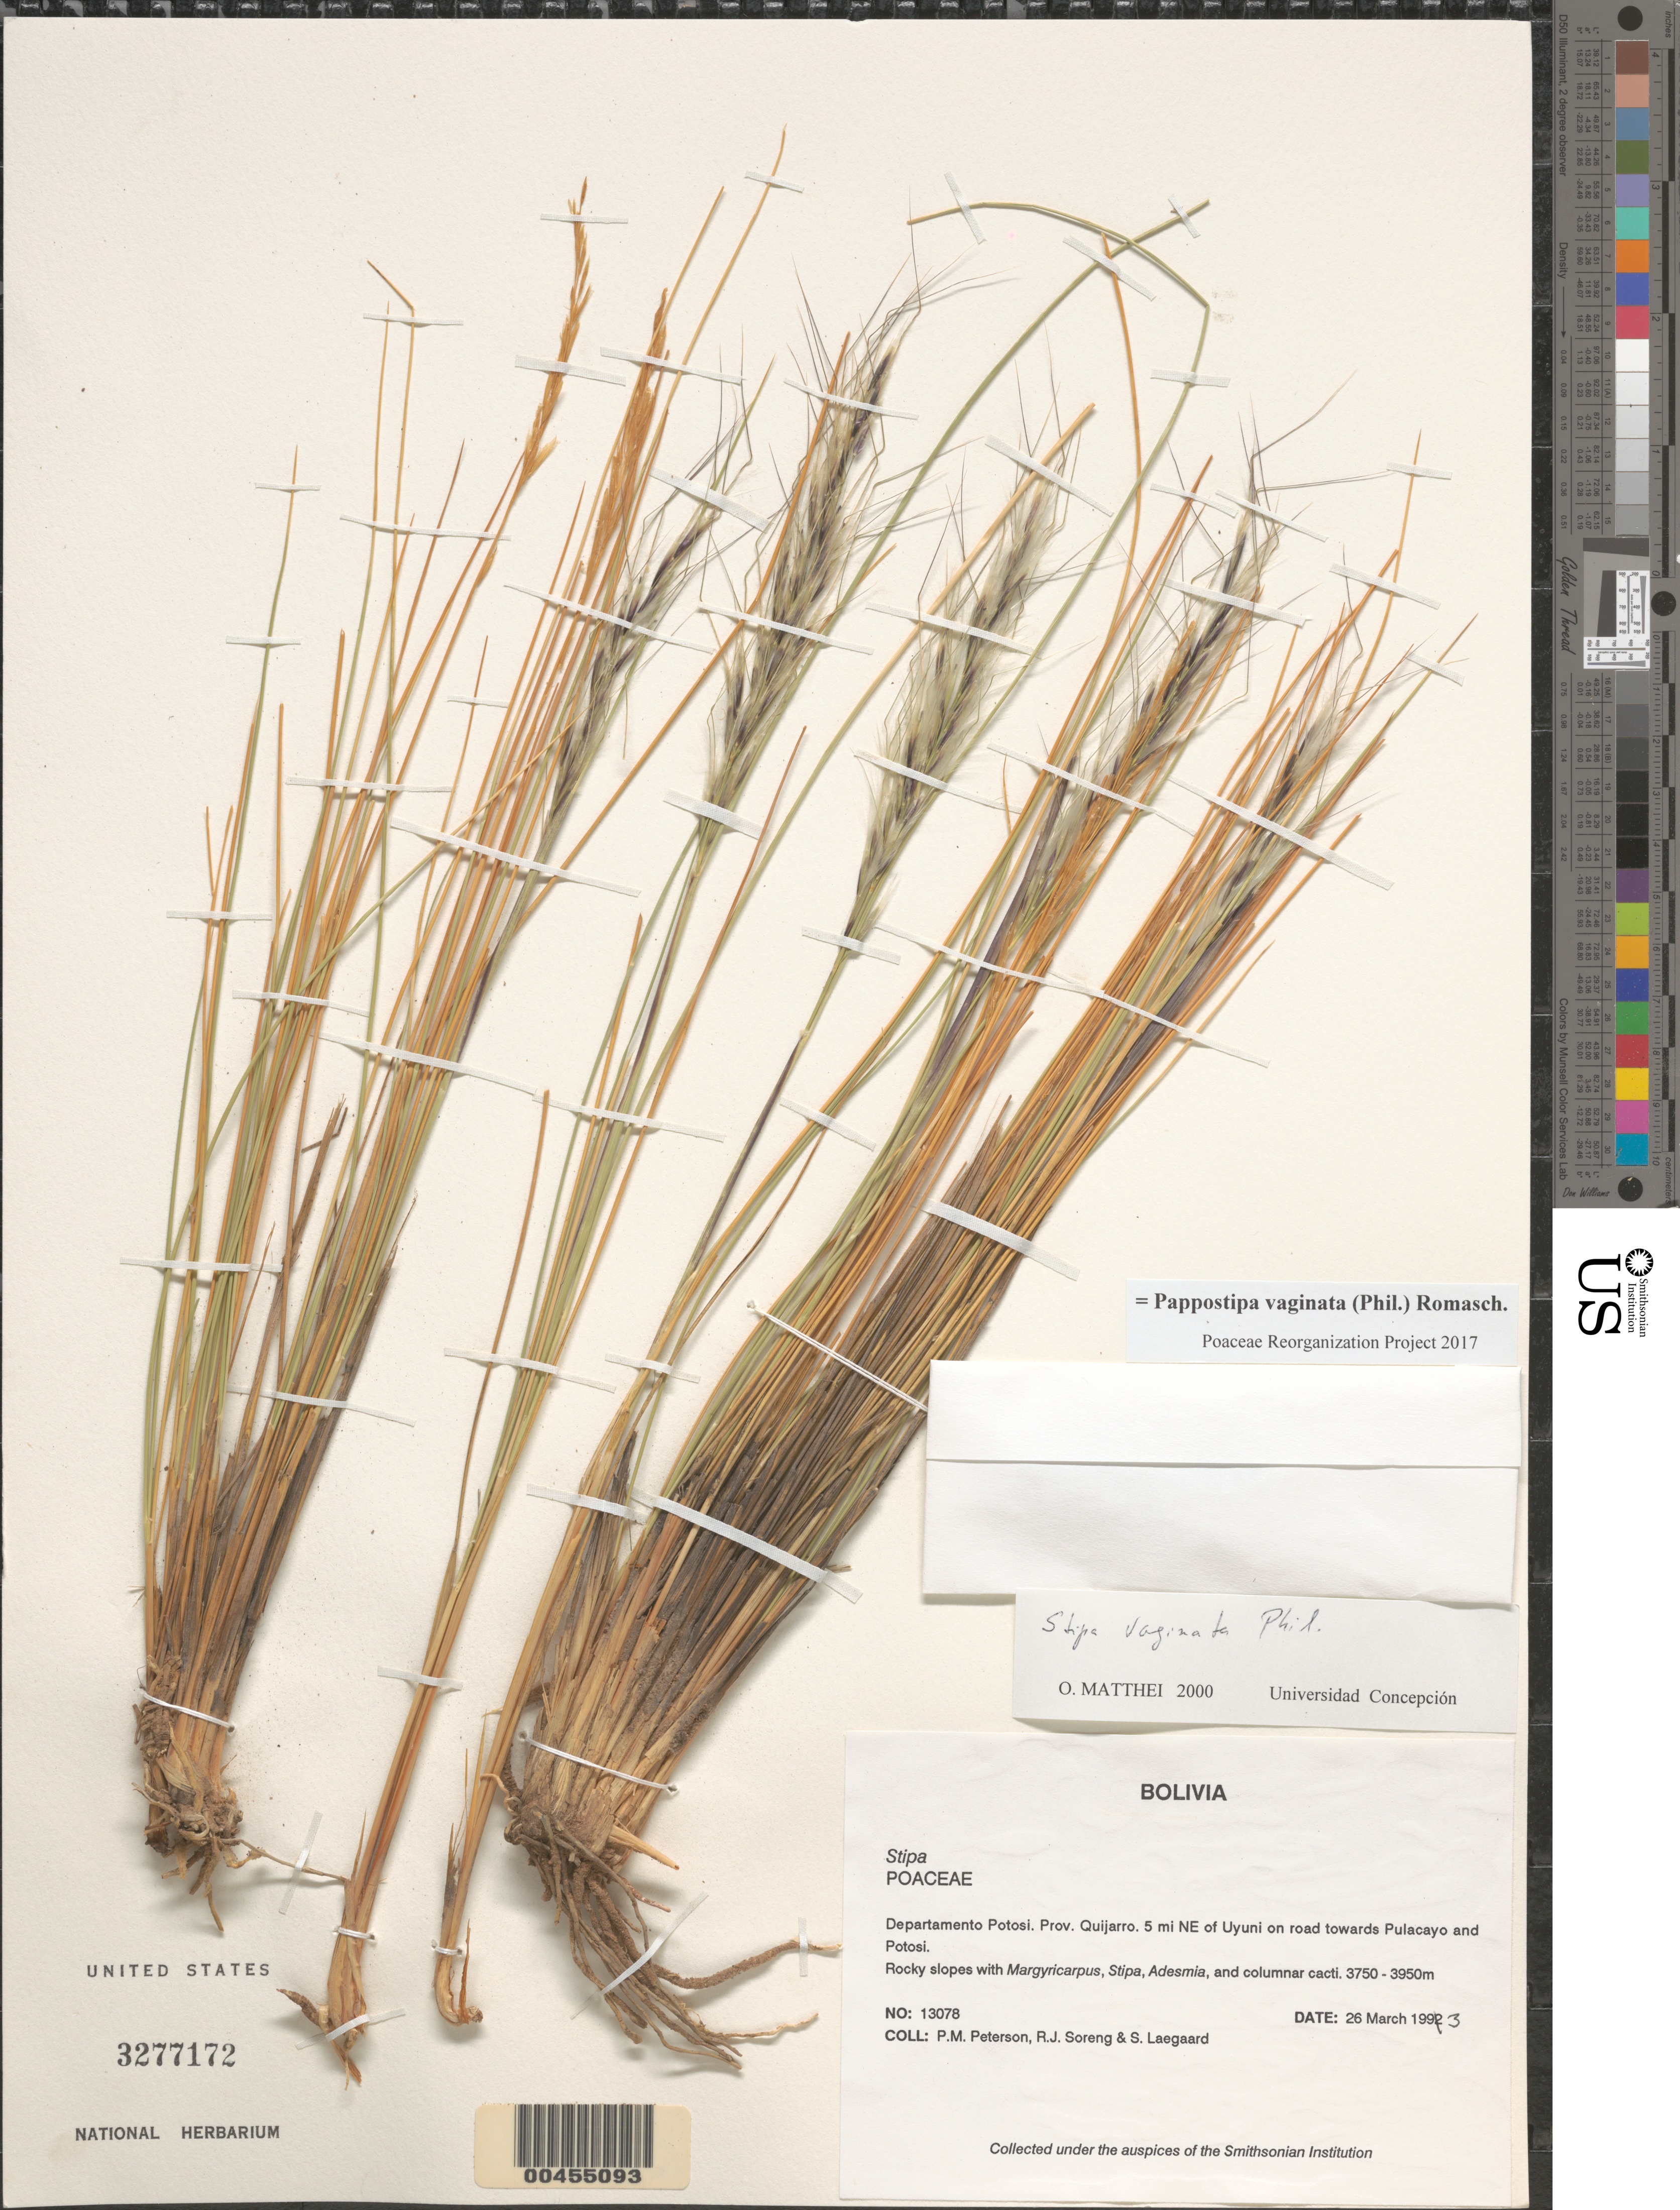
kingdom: Plantae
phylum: Tracheophyta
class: Liliopsida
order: Poales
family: Poaceae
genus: Pappostipa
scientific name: Pappostipa vaginata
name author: (Phil.) Romasch.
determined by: Poaceae Reorganization Project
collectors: P. M. Peterson, R. J. Soreng & S. Lægaard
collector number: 13078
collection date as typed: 26 Mar 1992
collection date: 1992-03-26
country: Bolivia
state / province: Potosí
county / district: Quijarro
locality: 5 mi NE of Uyuni on road towards Pulacayo and Potosi.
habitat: Rocky slopes with Margyricarpus, Stipa, Adesmia, and columnar cacti.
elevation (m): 3750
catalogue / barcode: US 3277172